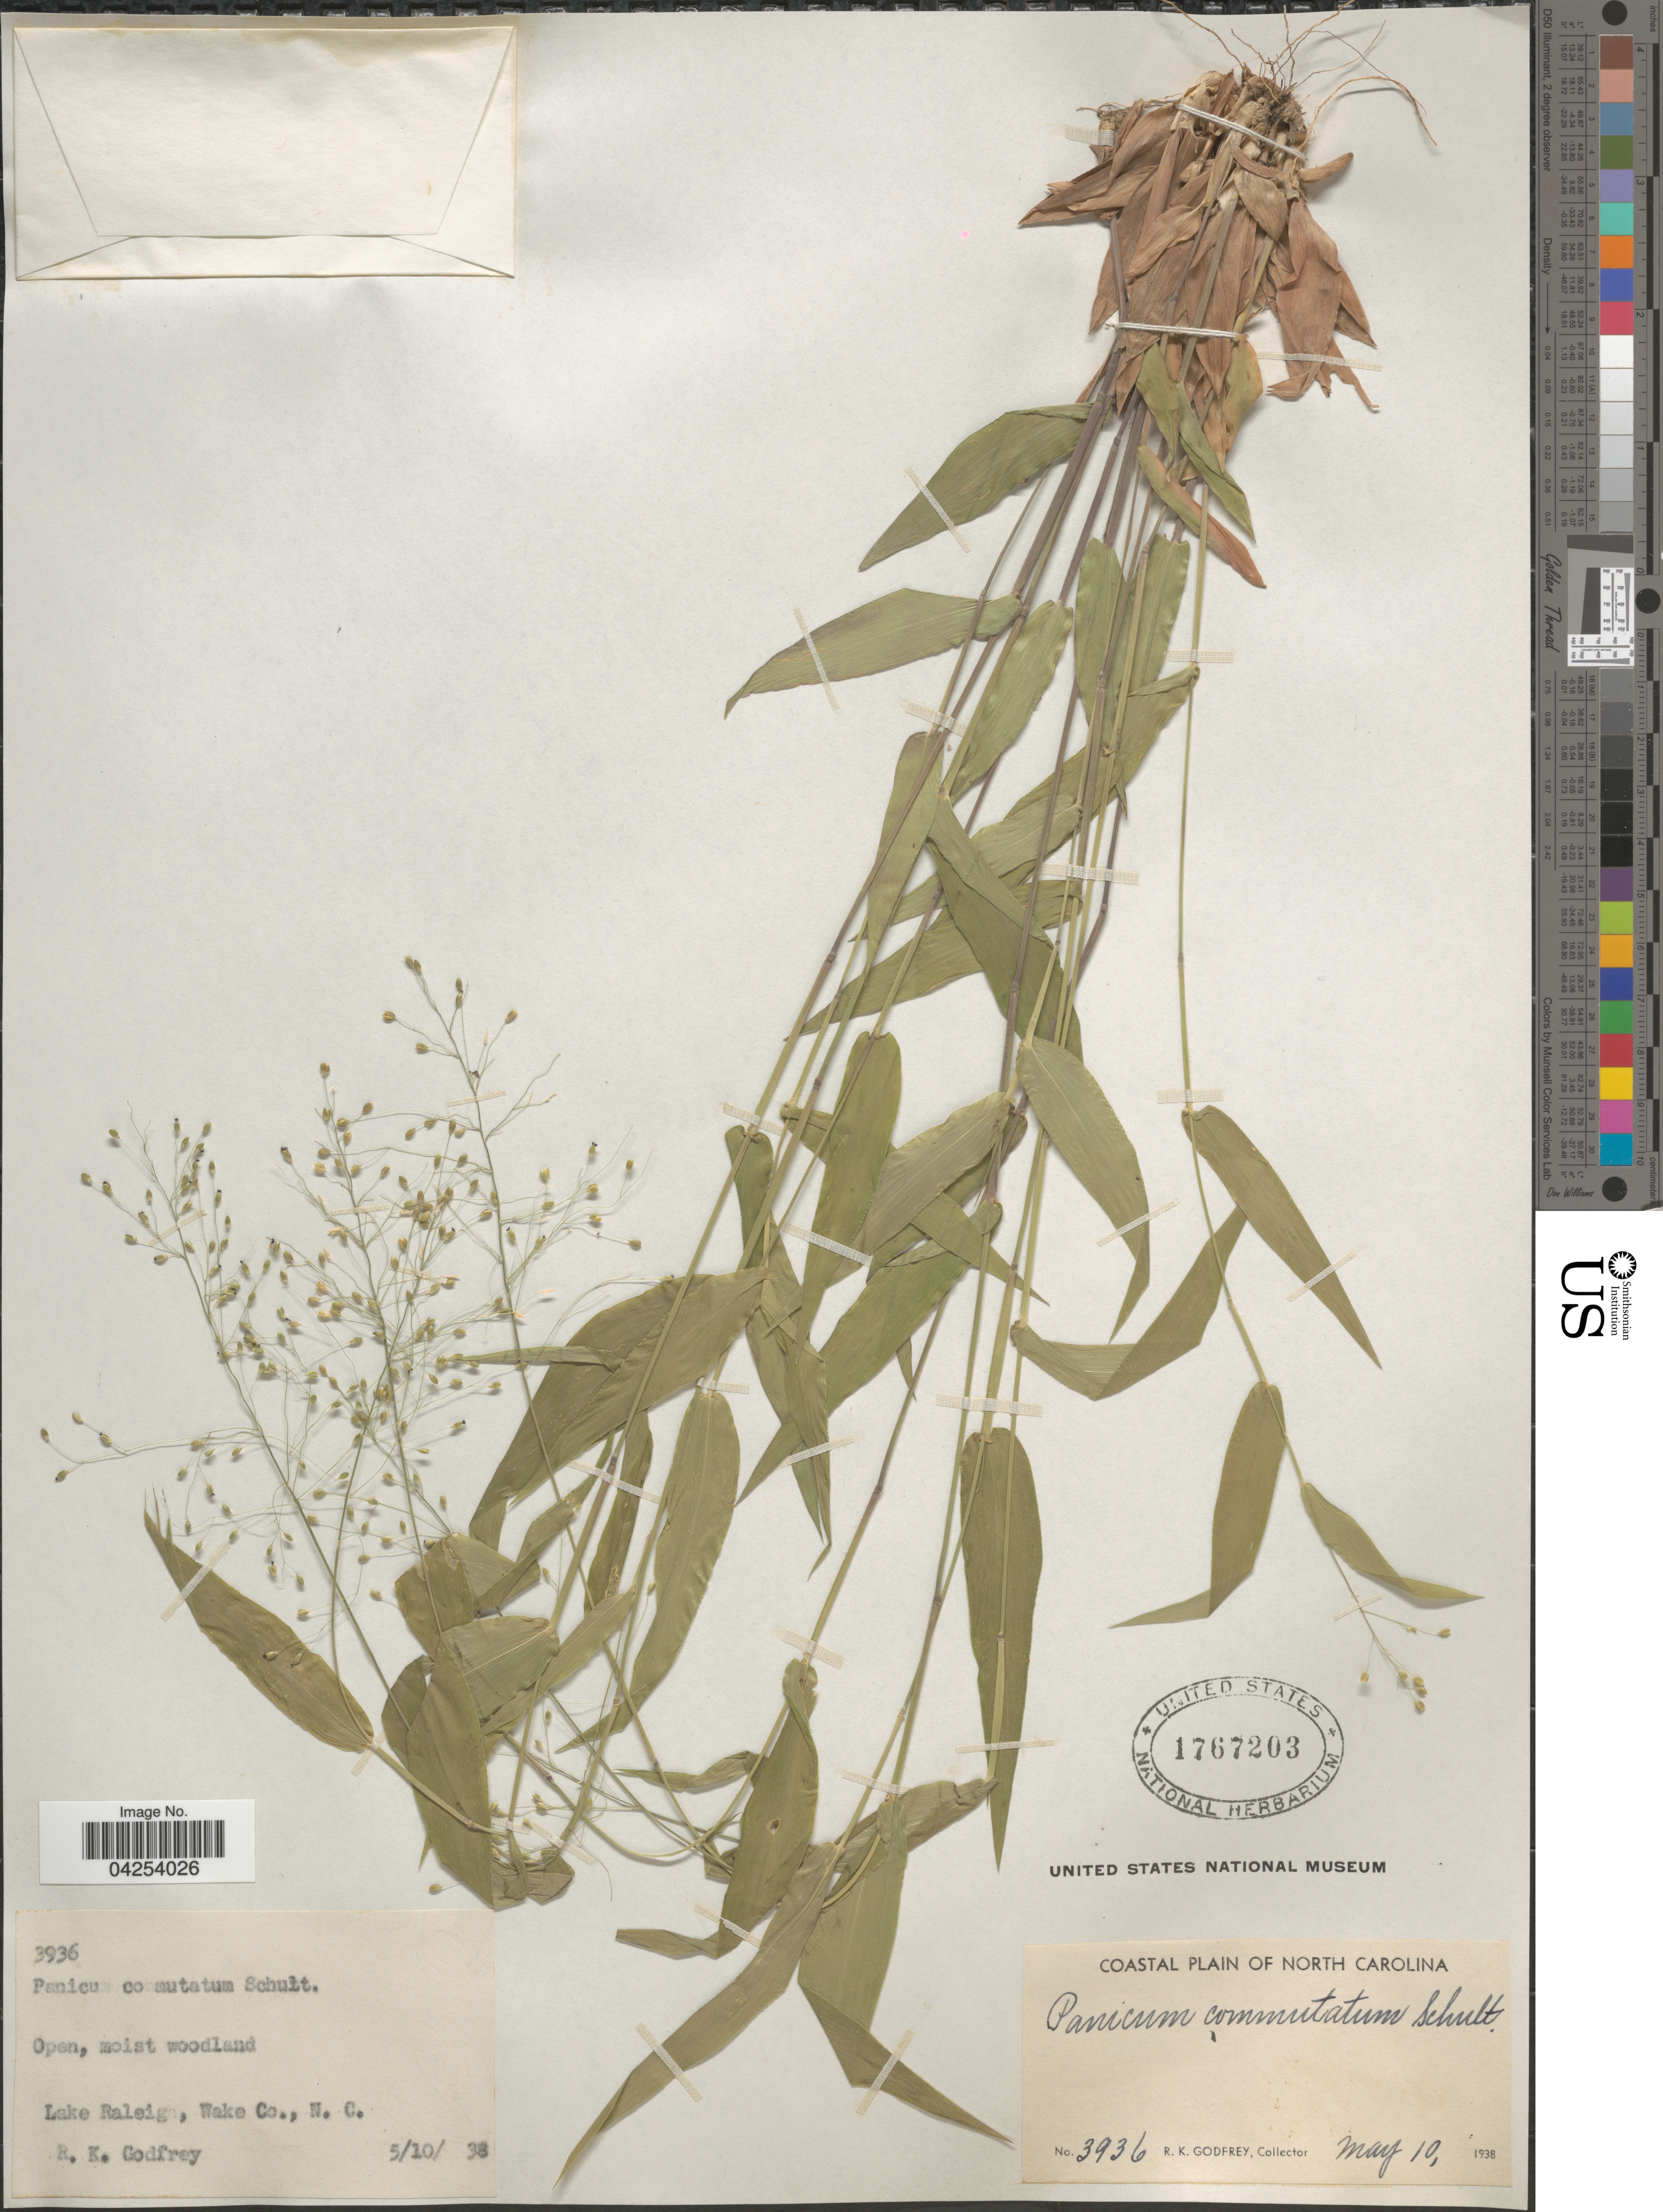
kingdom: Plantae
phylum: Tracheophyta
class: Liliopsida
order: Poales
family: Poaceae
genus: Dichanthelium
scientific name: Dichanthelium commutatum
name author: (Schult.) Gould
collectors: R. K. Godfrey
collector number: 3936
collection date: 1938-05-10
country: United States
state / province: North Carolina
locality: Coastal Plain of North Carolina. Open, moist woodland. Lake Raleigh, Wake Co.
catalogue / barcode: US 1767203